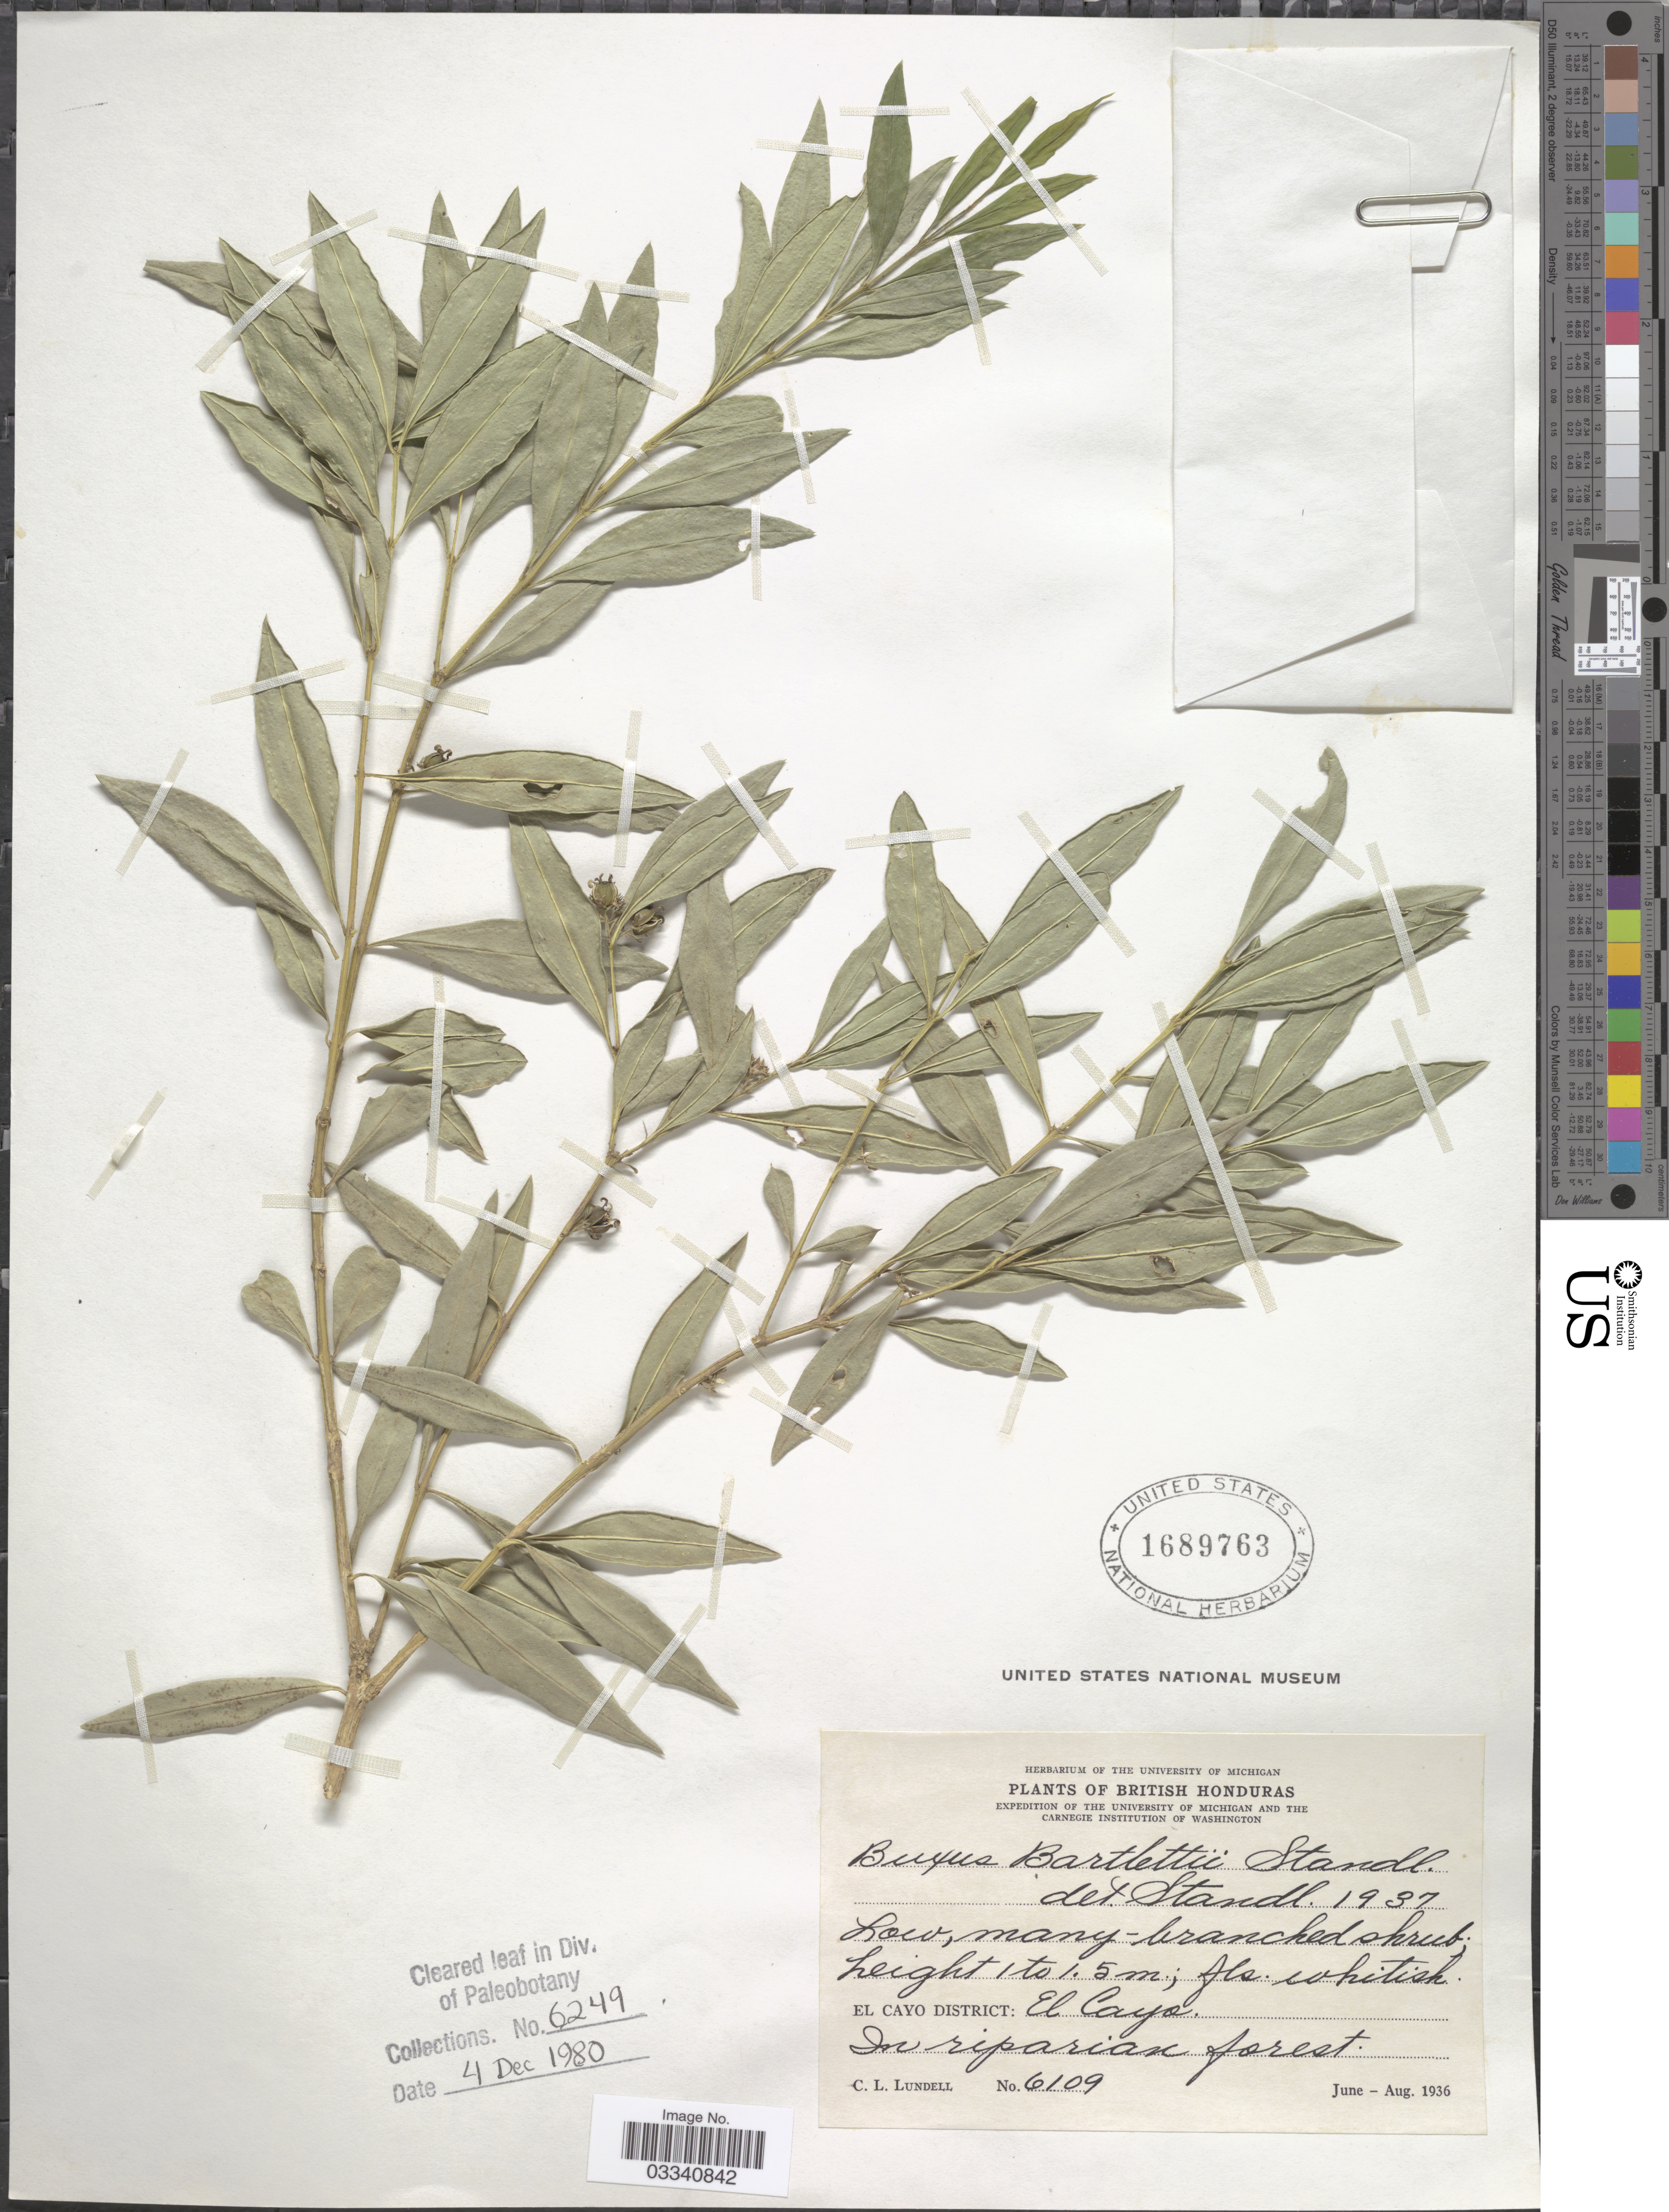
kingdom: Plantae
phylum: Tracheophyta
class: Magnoliopsida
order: Buxales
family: Buxaceae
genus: Buxus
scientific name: Buxus bartlettii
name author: Standl.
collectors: C. L. Lundell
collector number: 6109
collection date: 1936-06/1936-08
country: Belize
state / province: Cayo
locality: British Honduras. El Cayo District: El Cayo.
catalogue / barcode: US 1689763